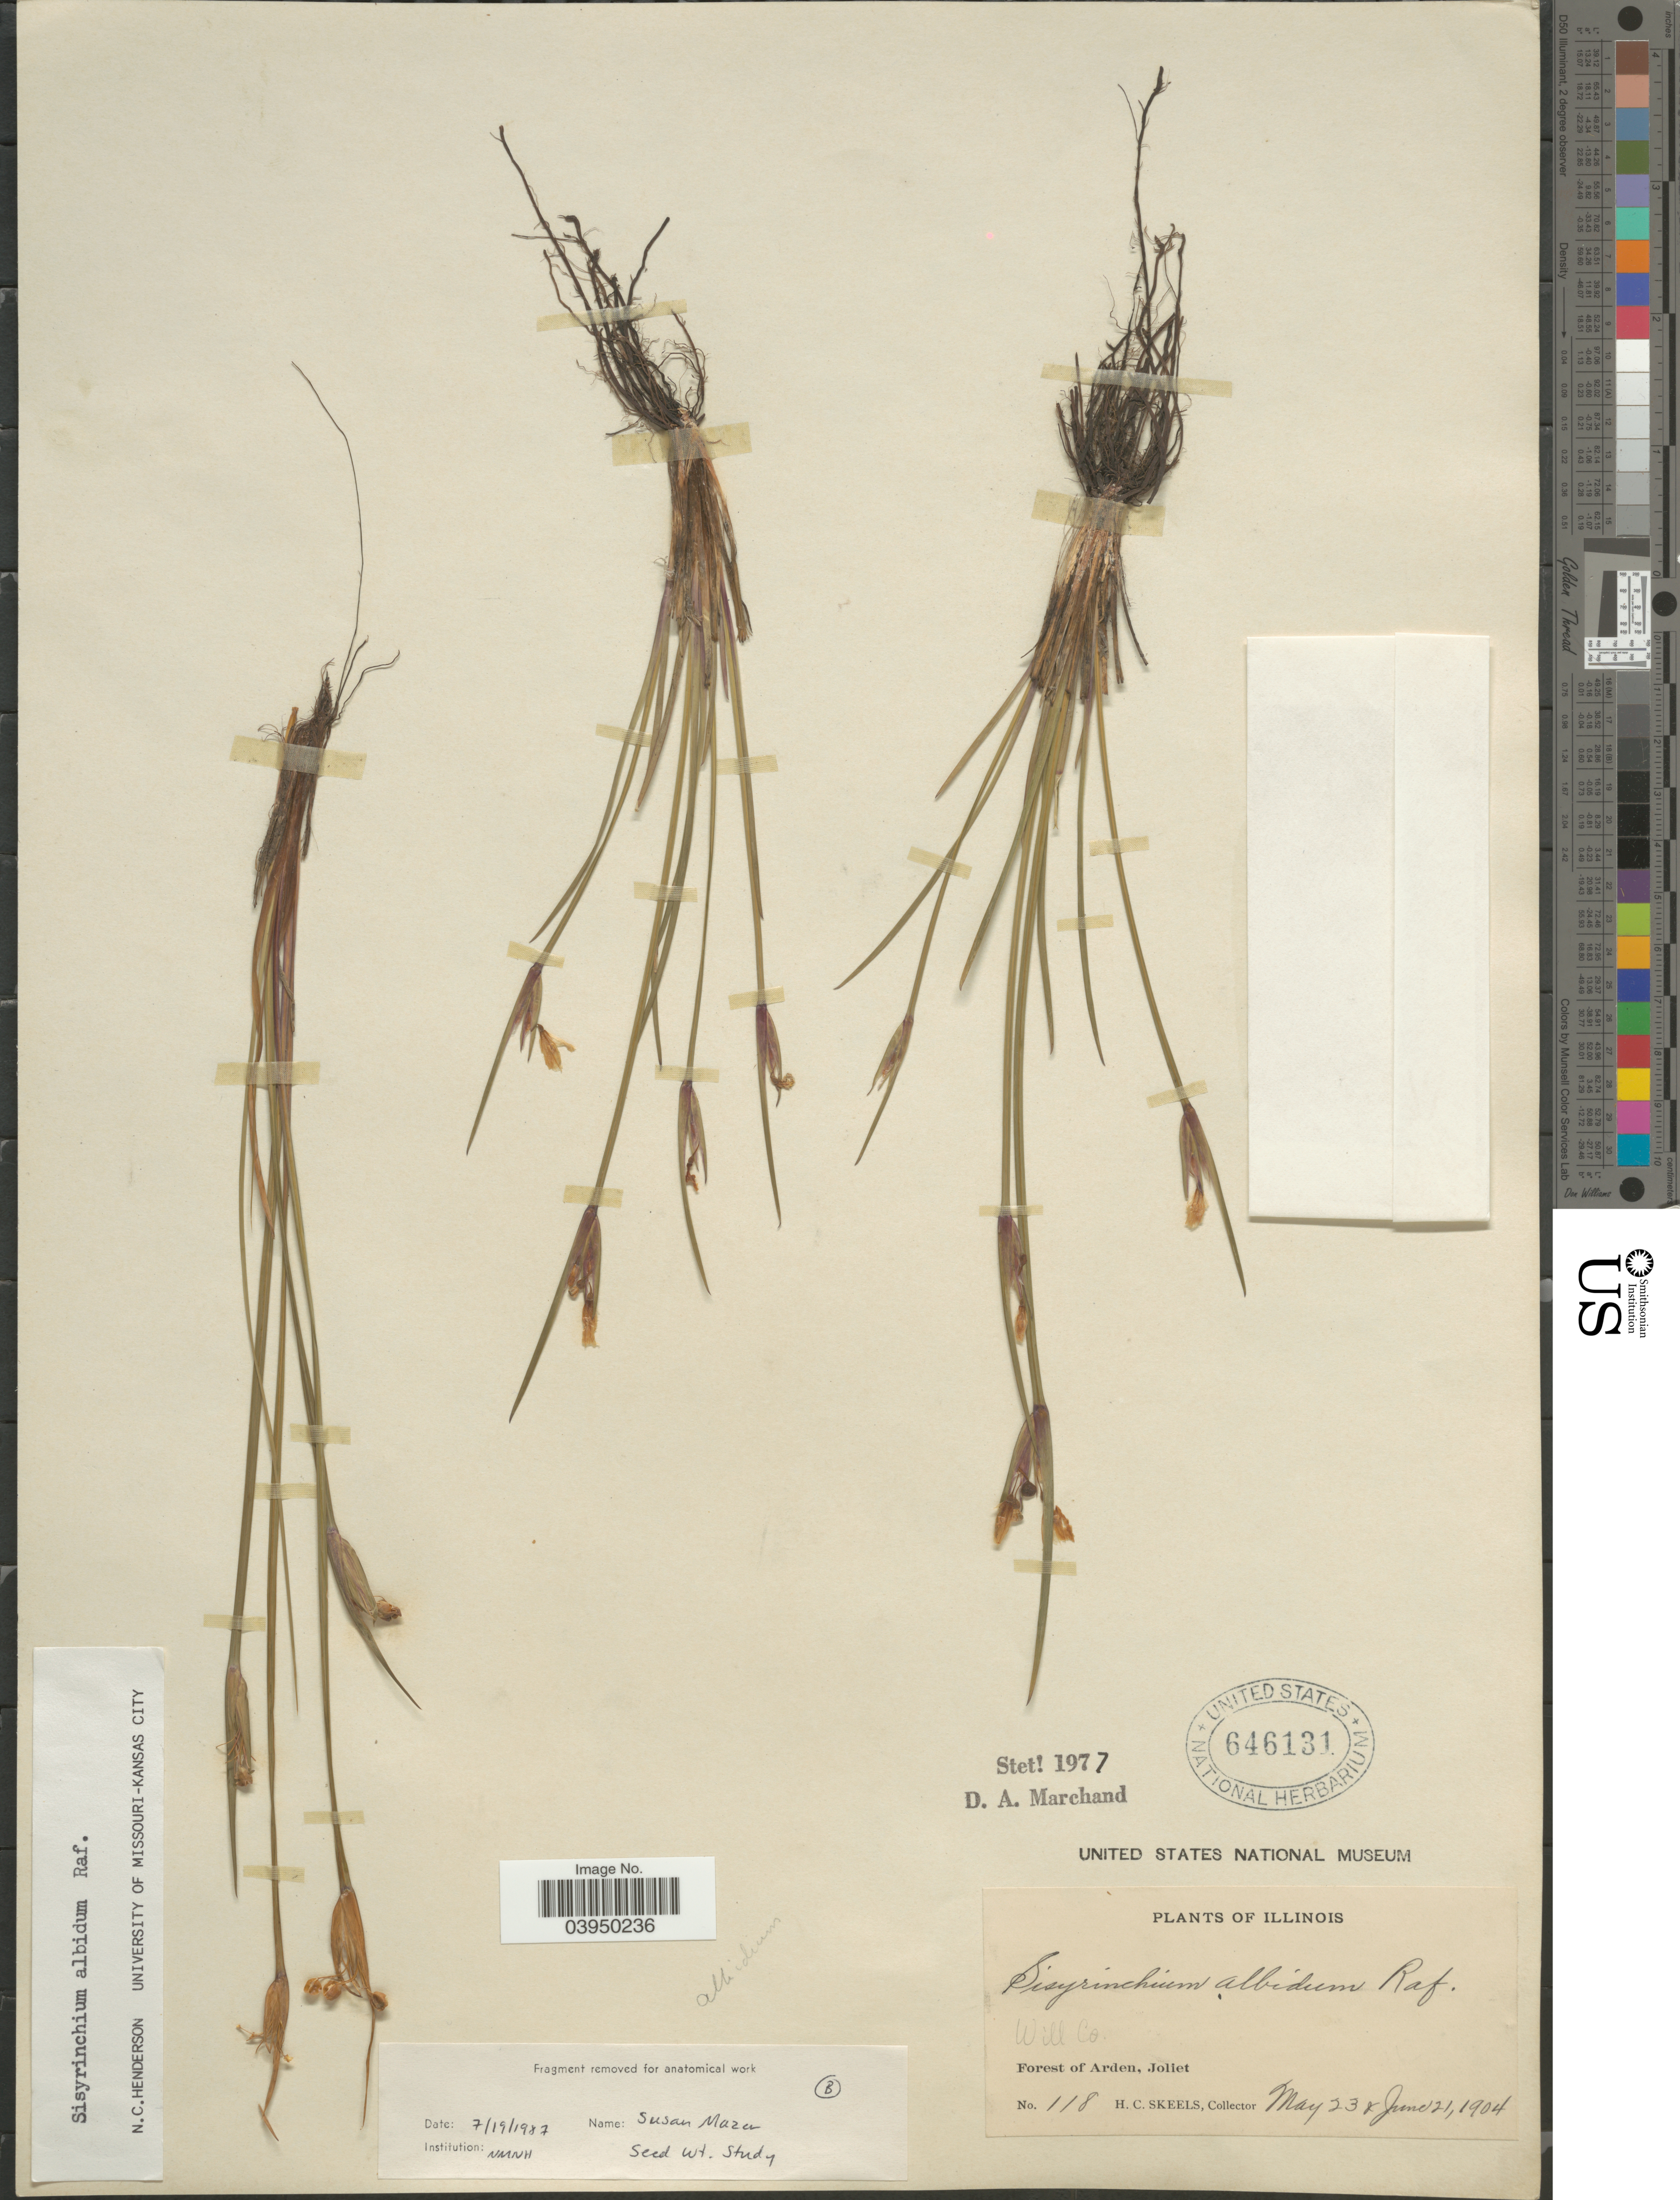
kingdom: Plantae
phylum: Tracheophyta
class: Liliopsida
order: Asparagales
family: Iridaceae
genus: Sisyrinchium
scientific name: Sisyrinchium albidum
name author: Raf.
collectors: H. Skeels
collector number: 118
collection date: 1904-05-23/1904-06-21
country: United States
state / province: Illinois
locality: Will Co. Forest of Arden, Joliet.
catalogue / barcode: US 646131